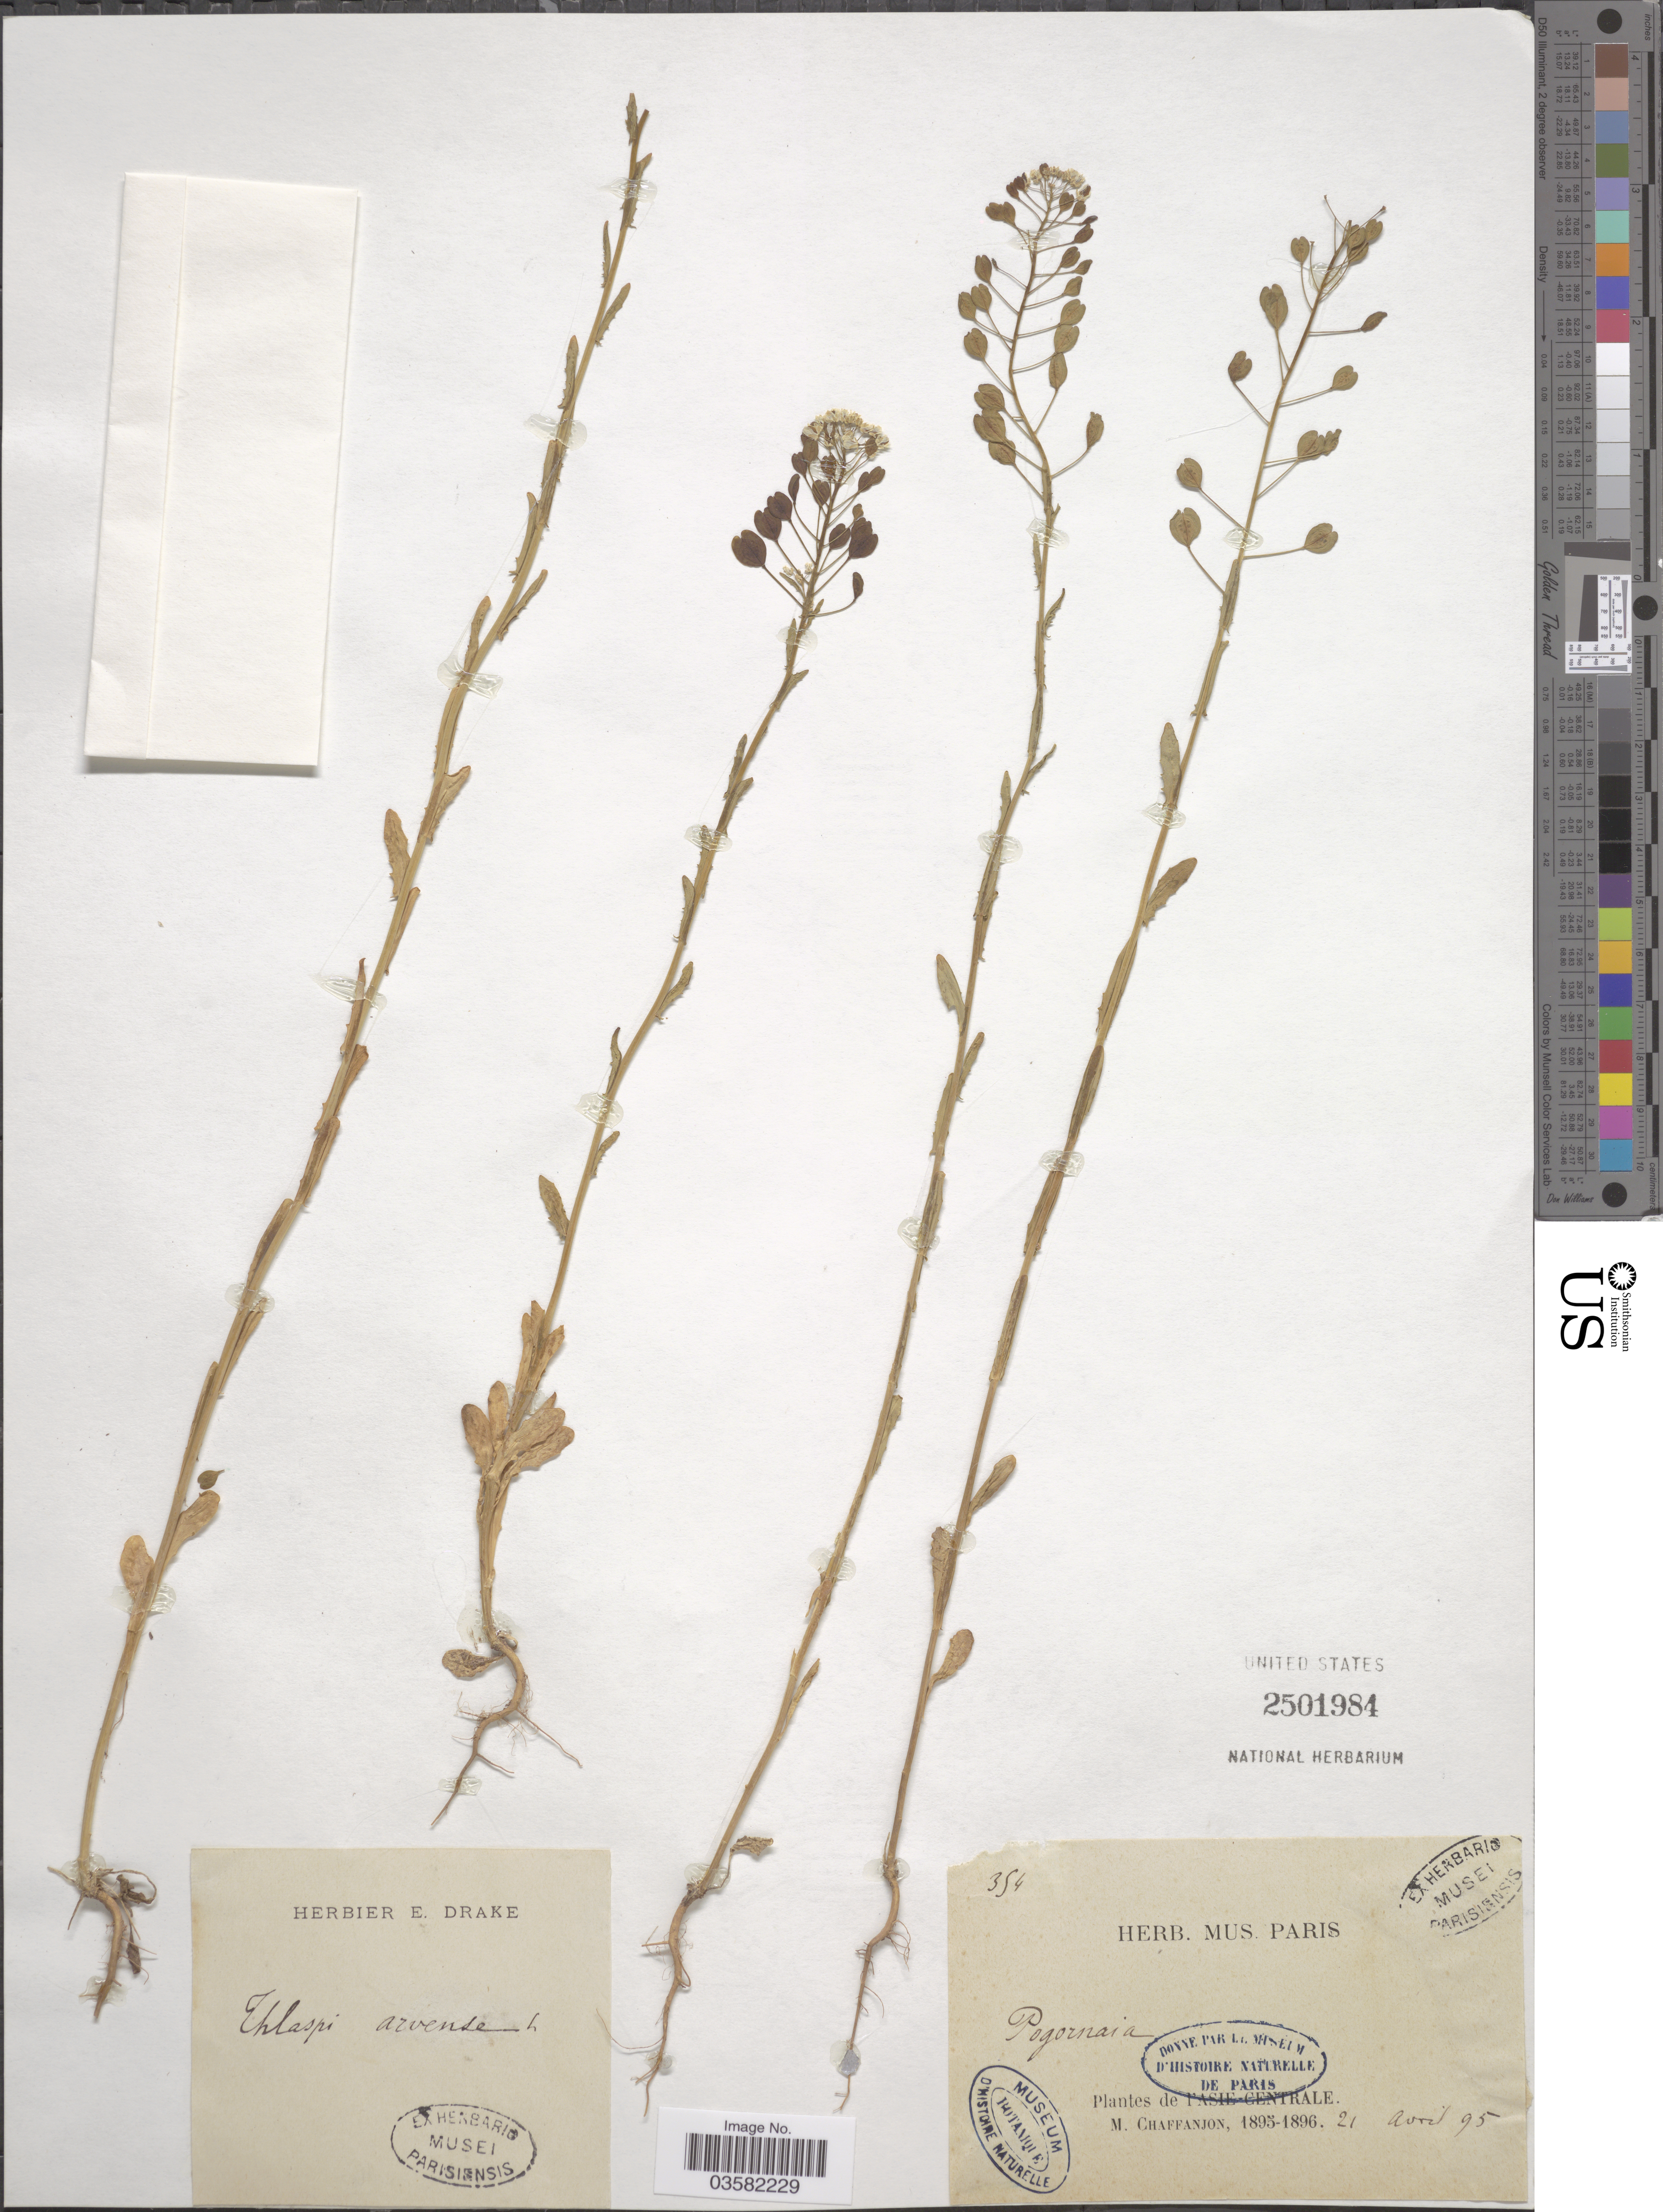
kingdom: Plantae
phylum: Tracheophyta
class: Magnoliopsida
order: Brassicales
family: Brassicaceae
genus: Thlaspi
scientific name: Thlaspi arvense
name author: L.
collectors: M. Chaffanjon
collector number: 354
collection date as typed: Transcribed d/m/y: 21/4/95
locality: L'Asie Centrale.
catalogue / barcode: US 2501984